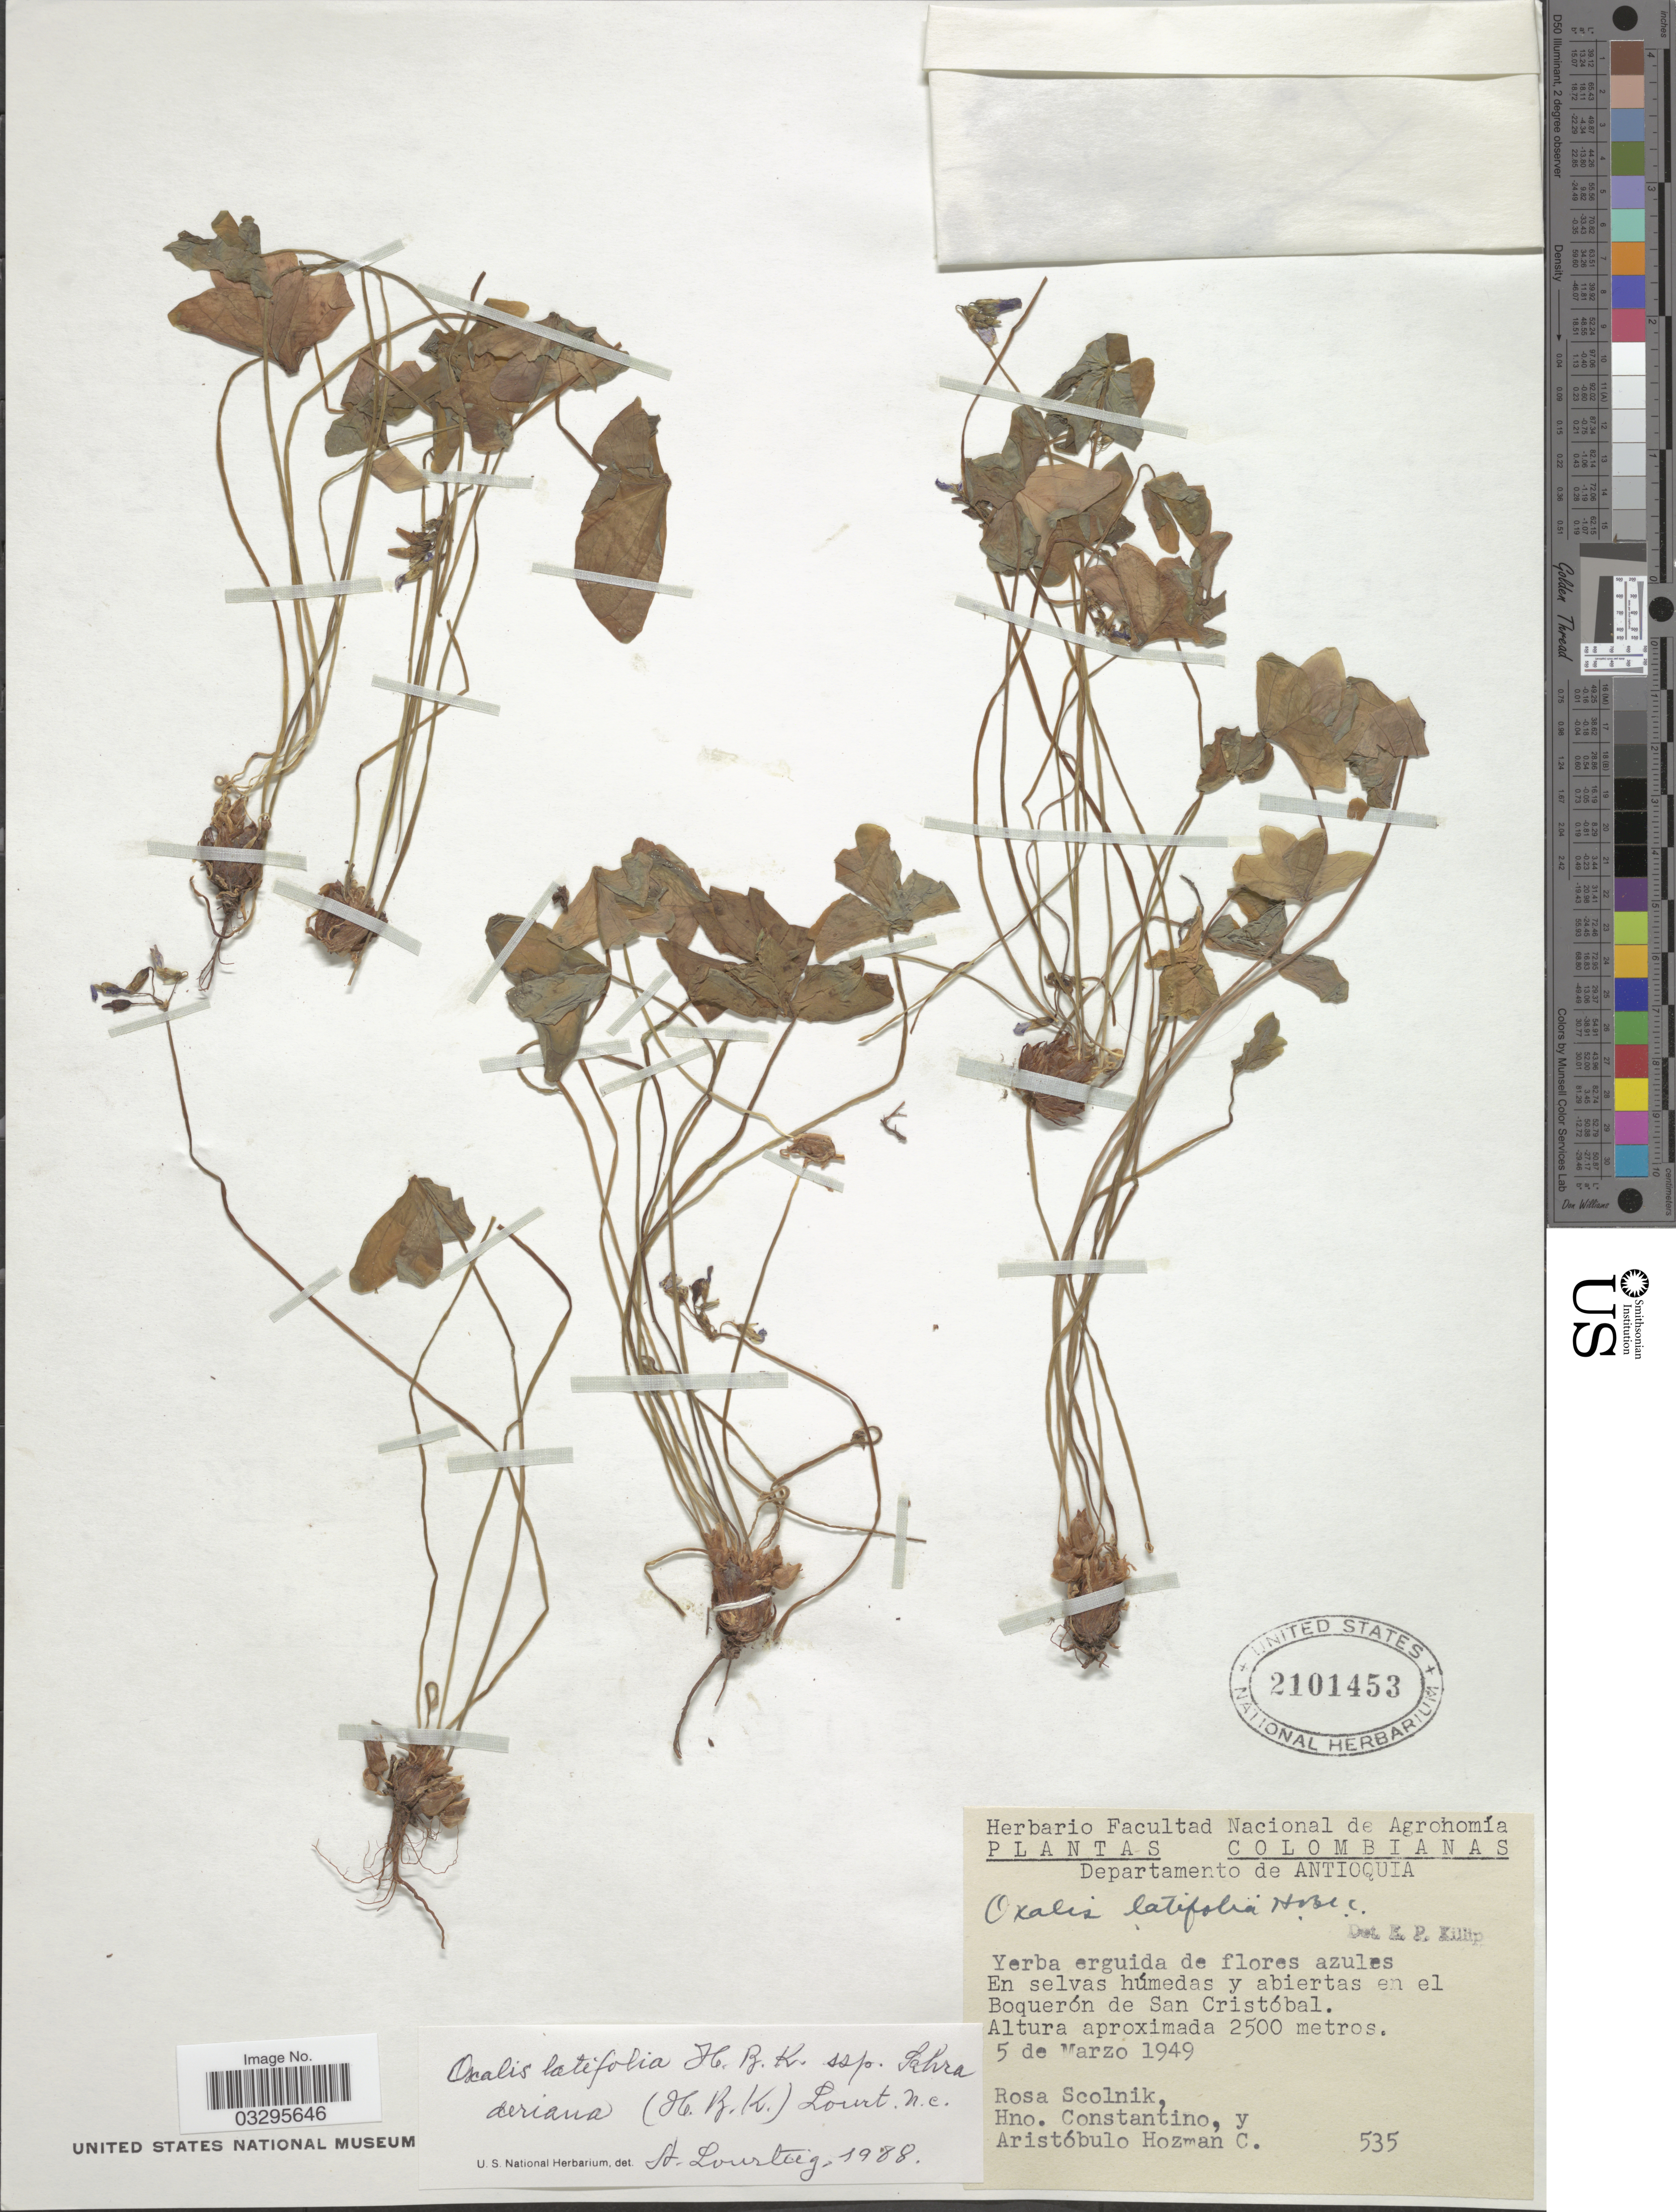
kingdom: Plantae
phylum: Tracheophyta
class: Magnoliopsida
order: Oxalidales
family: Oxalidaceae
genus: Oxalis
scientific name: Oxalis latifolia subsp. schraderiana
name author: (Kunth) Lourteig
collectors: R. Scolnik, H. Constantino & A. Hozman C.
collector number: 535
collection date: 1949-03-05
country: Colombia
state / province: Antioquia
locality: Departamento de Antioquia, En selvas húmedas y abiertas en el Boquerón de San Cristóbal.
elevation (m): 2500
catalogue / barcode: US 2101453